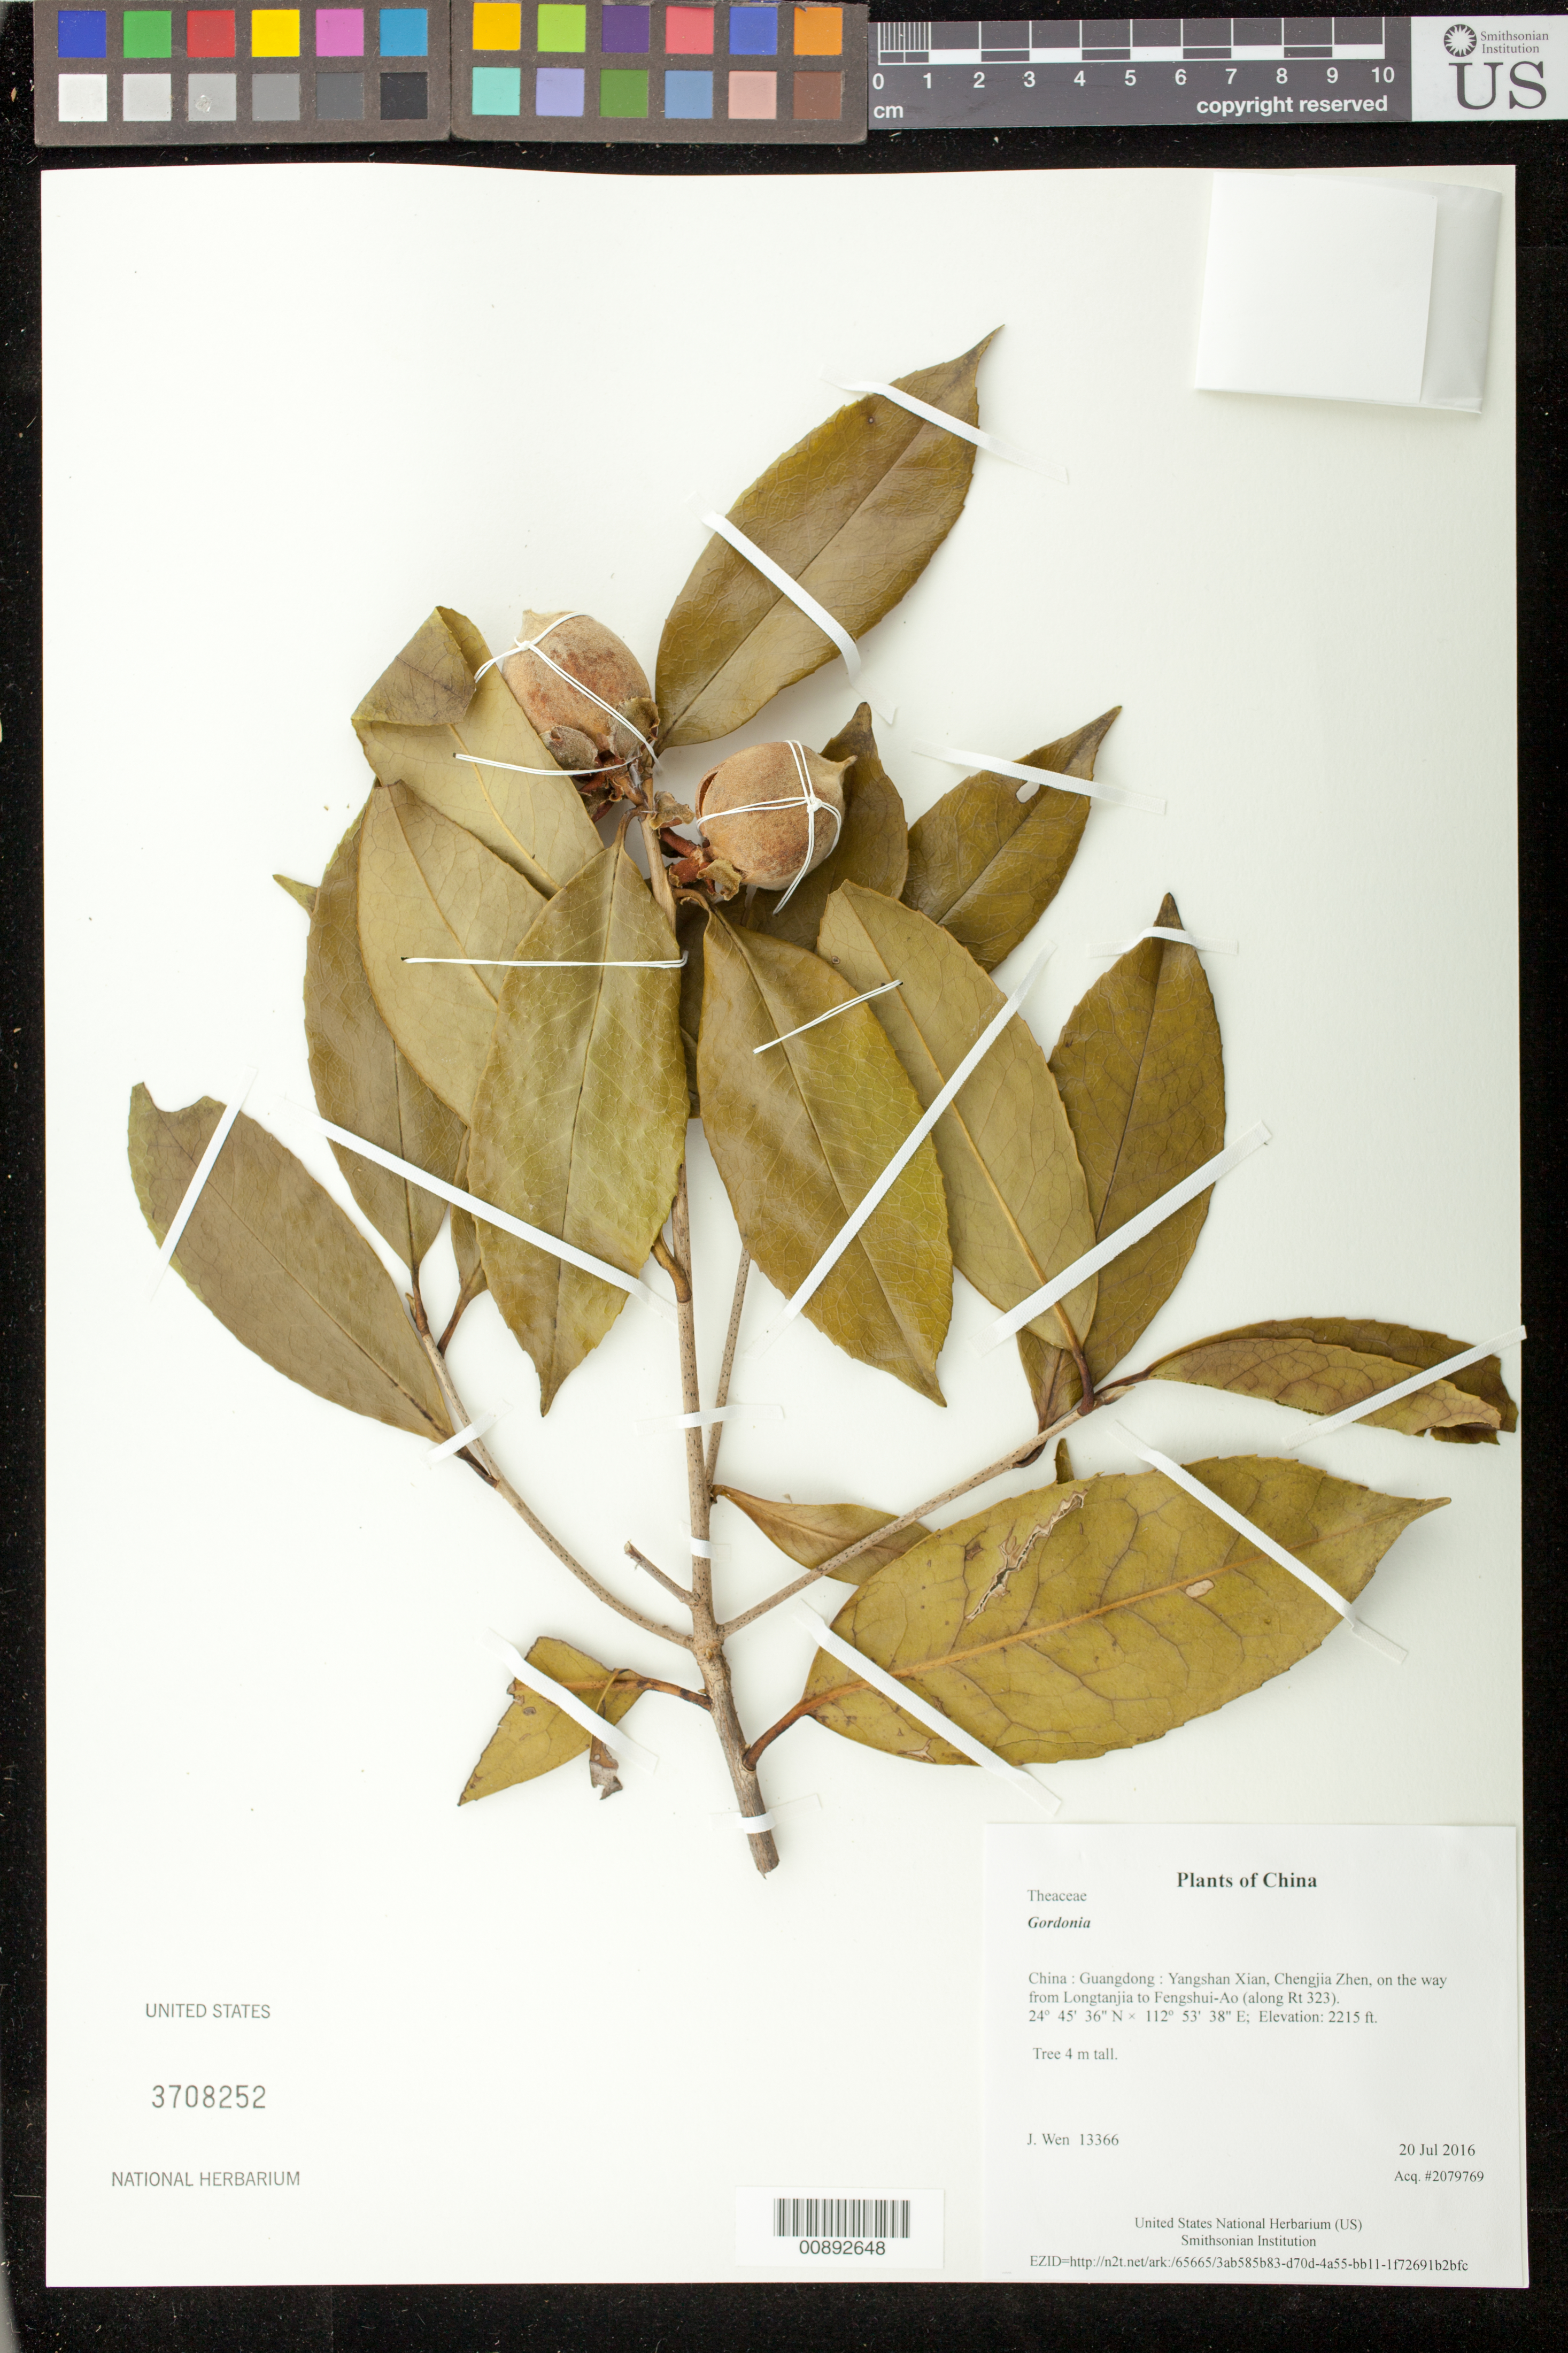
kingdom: Plantae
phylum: Tracheophyta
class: Magnoliopsida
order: Ericales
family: Theaceae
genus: Gordonia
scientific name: Gordonia sp.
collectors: J. Wen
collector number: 13366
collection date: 2016-07-20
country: China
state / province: Guangdong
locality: Yangshan Xian, Chengjia Zhen, on the way from Longtanjia to Fengshui-Ao (along Rt 323)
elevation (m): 675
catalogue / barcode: US 3708252